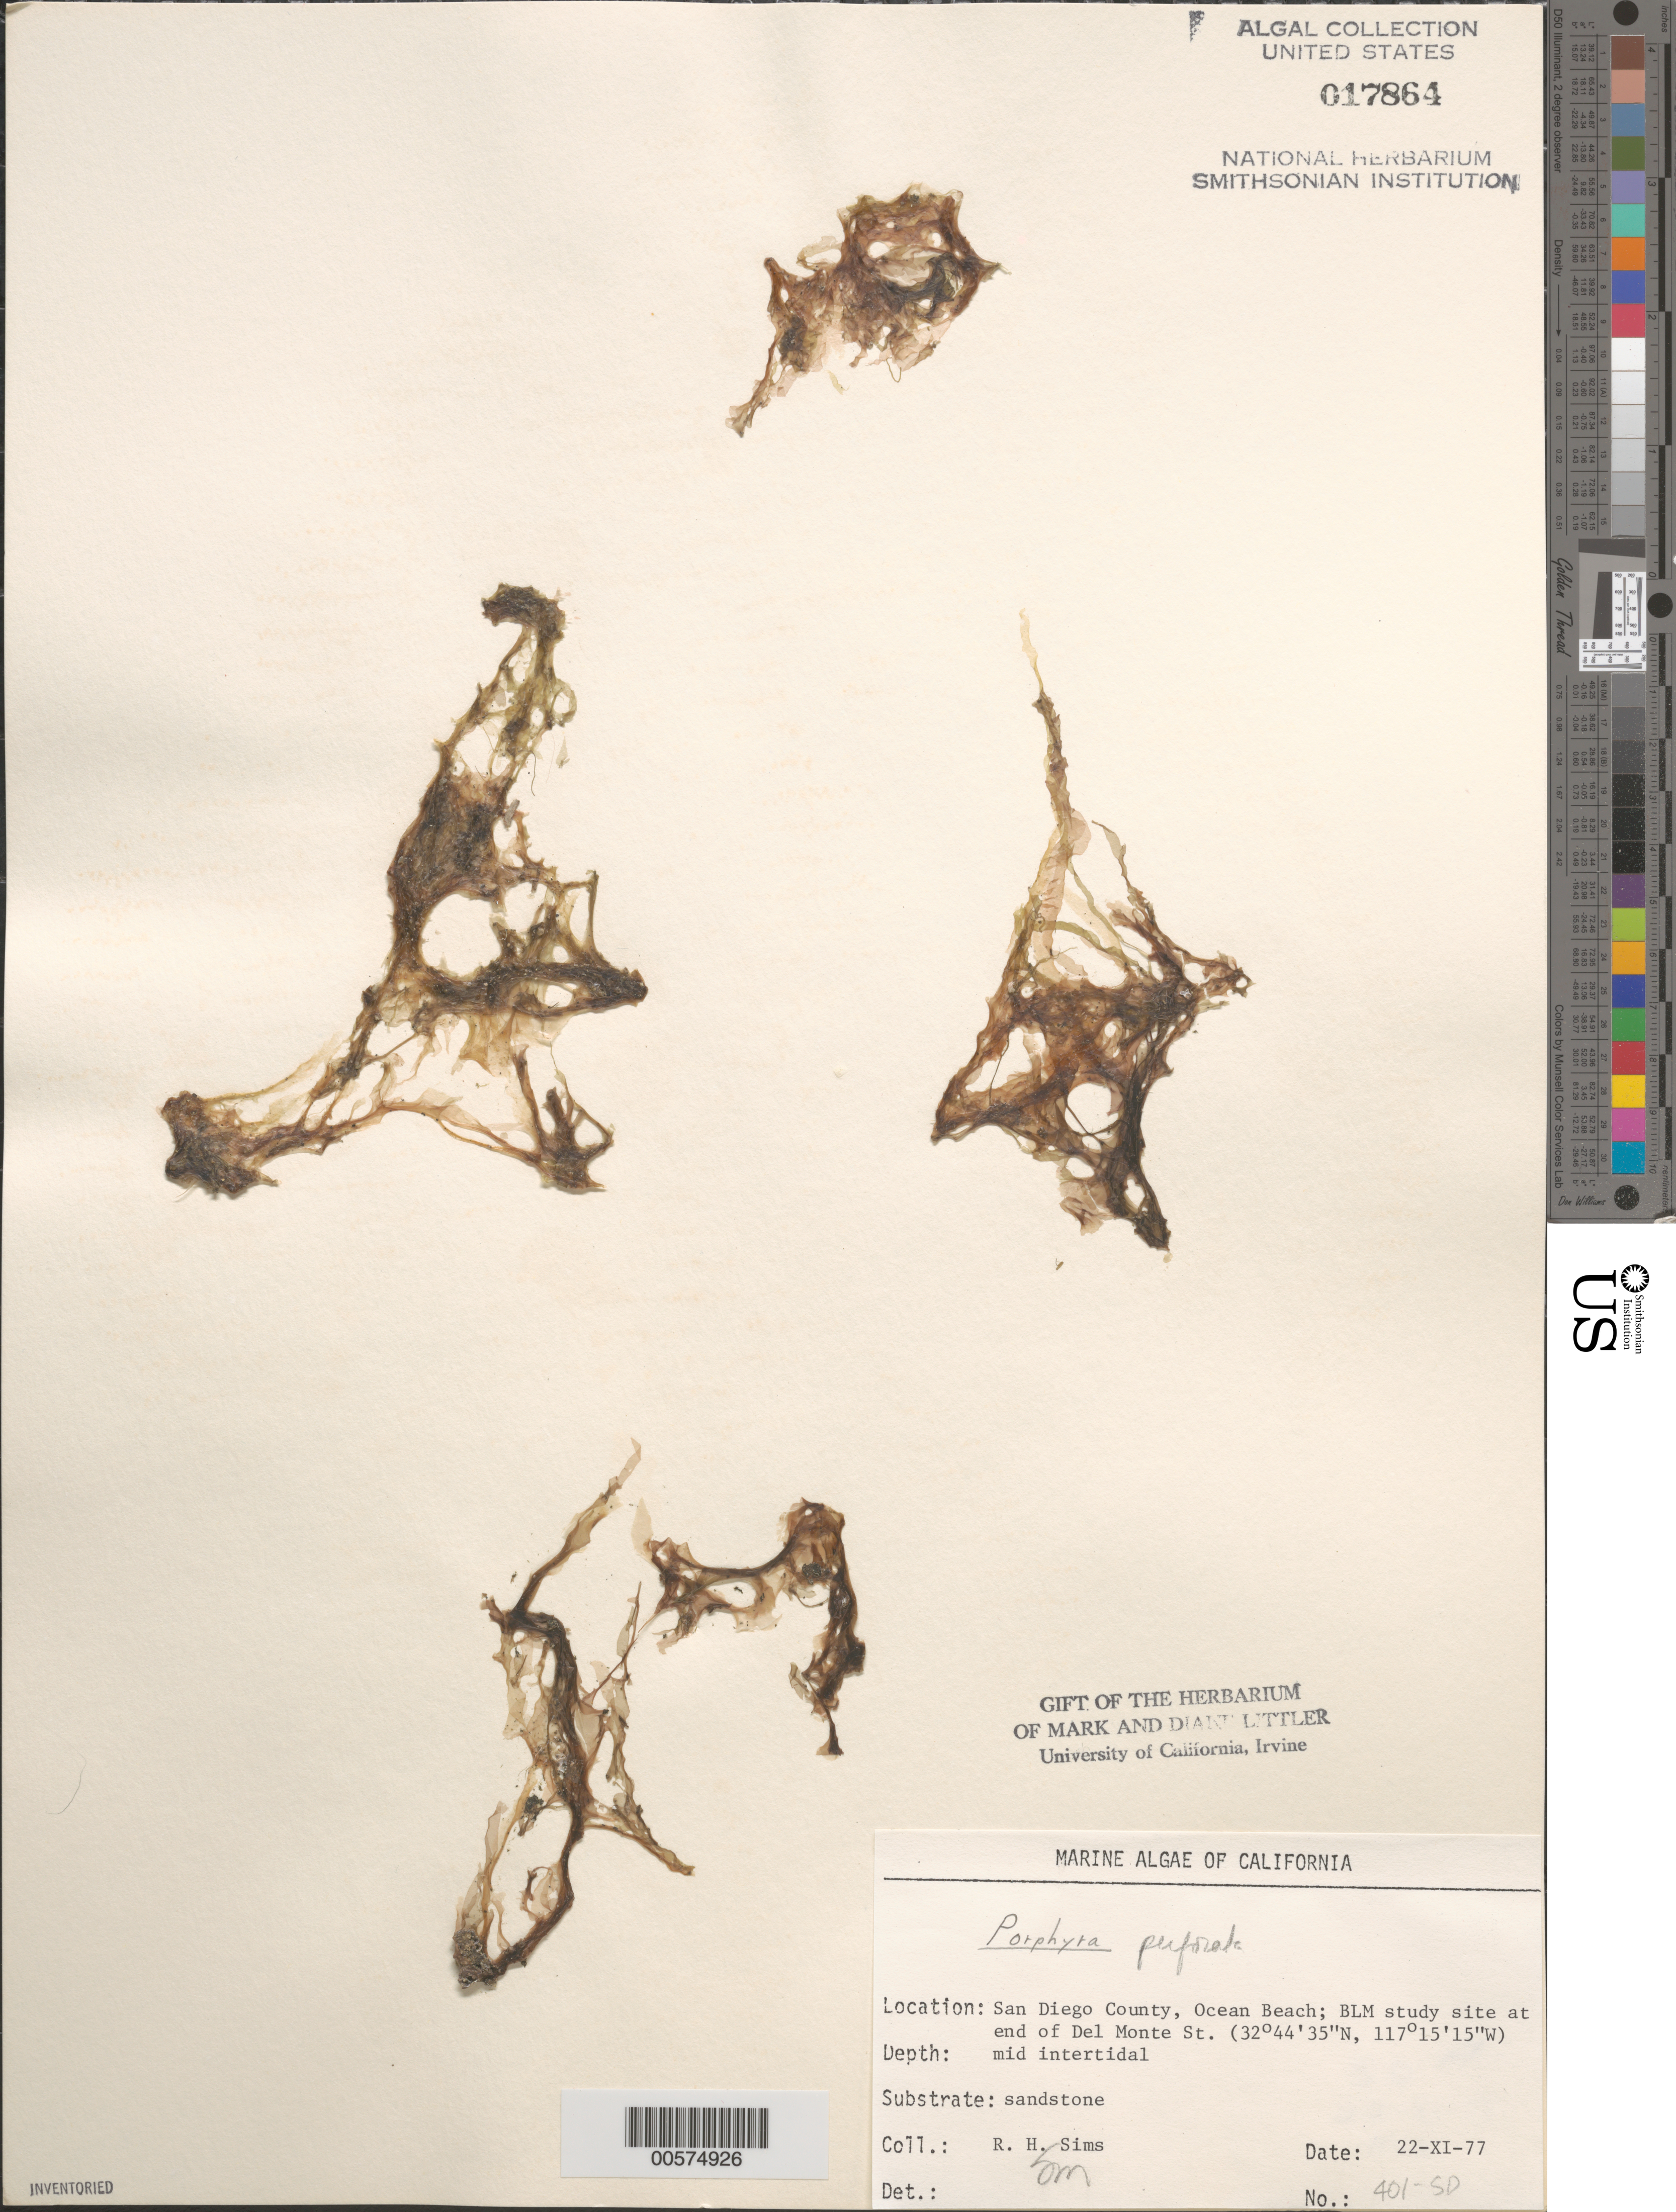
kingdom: Plantae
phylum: Rhodophyta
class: Bangiophyceae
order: Bangiales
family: Bangiaceae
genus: Pyropia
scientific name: Pyropia perforata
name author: (J. Agardh) S.C. Lindstrom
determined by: Algae name updating Project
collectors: R. H. Sims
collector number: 401-sd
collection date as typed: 22 Nov 1977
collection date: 1977-11-22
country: United States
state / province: California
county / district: San Diego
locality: Ocean Beach, end of Del Monte Street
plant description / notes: BLM-SOCALBIGHT Rocky Intertidal Survey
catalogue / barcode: US 17864